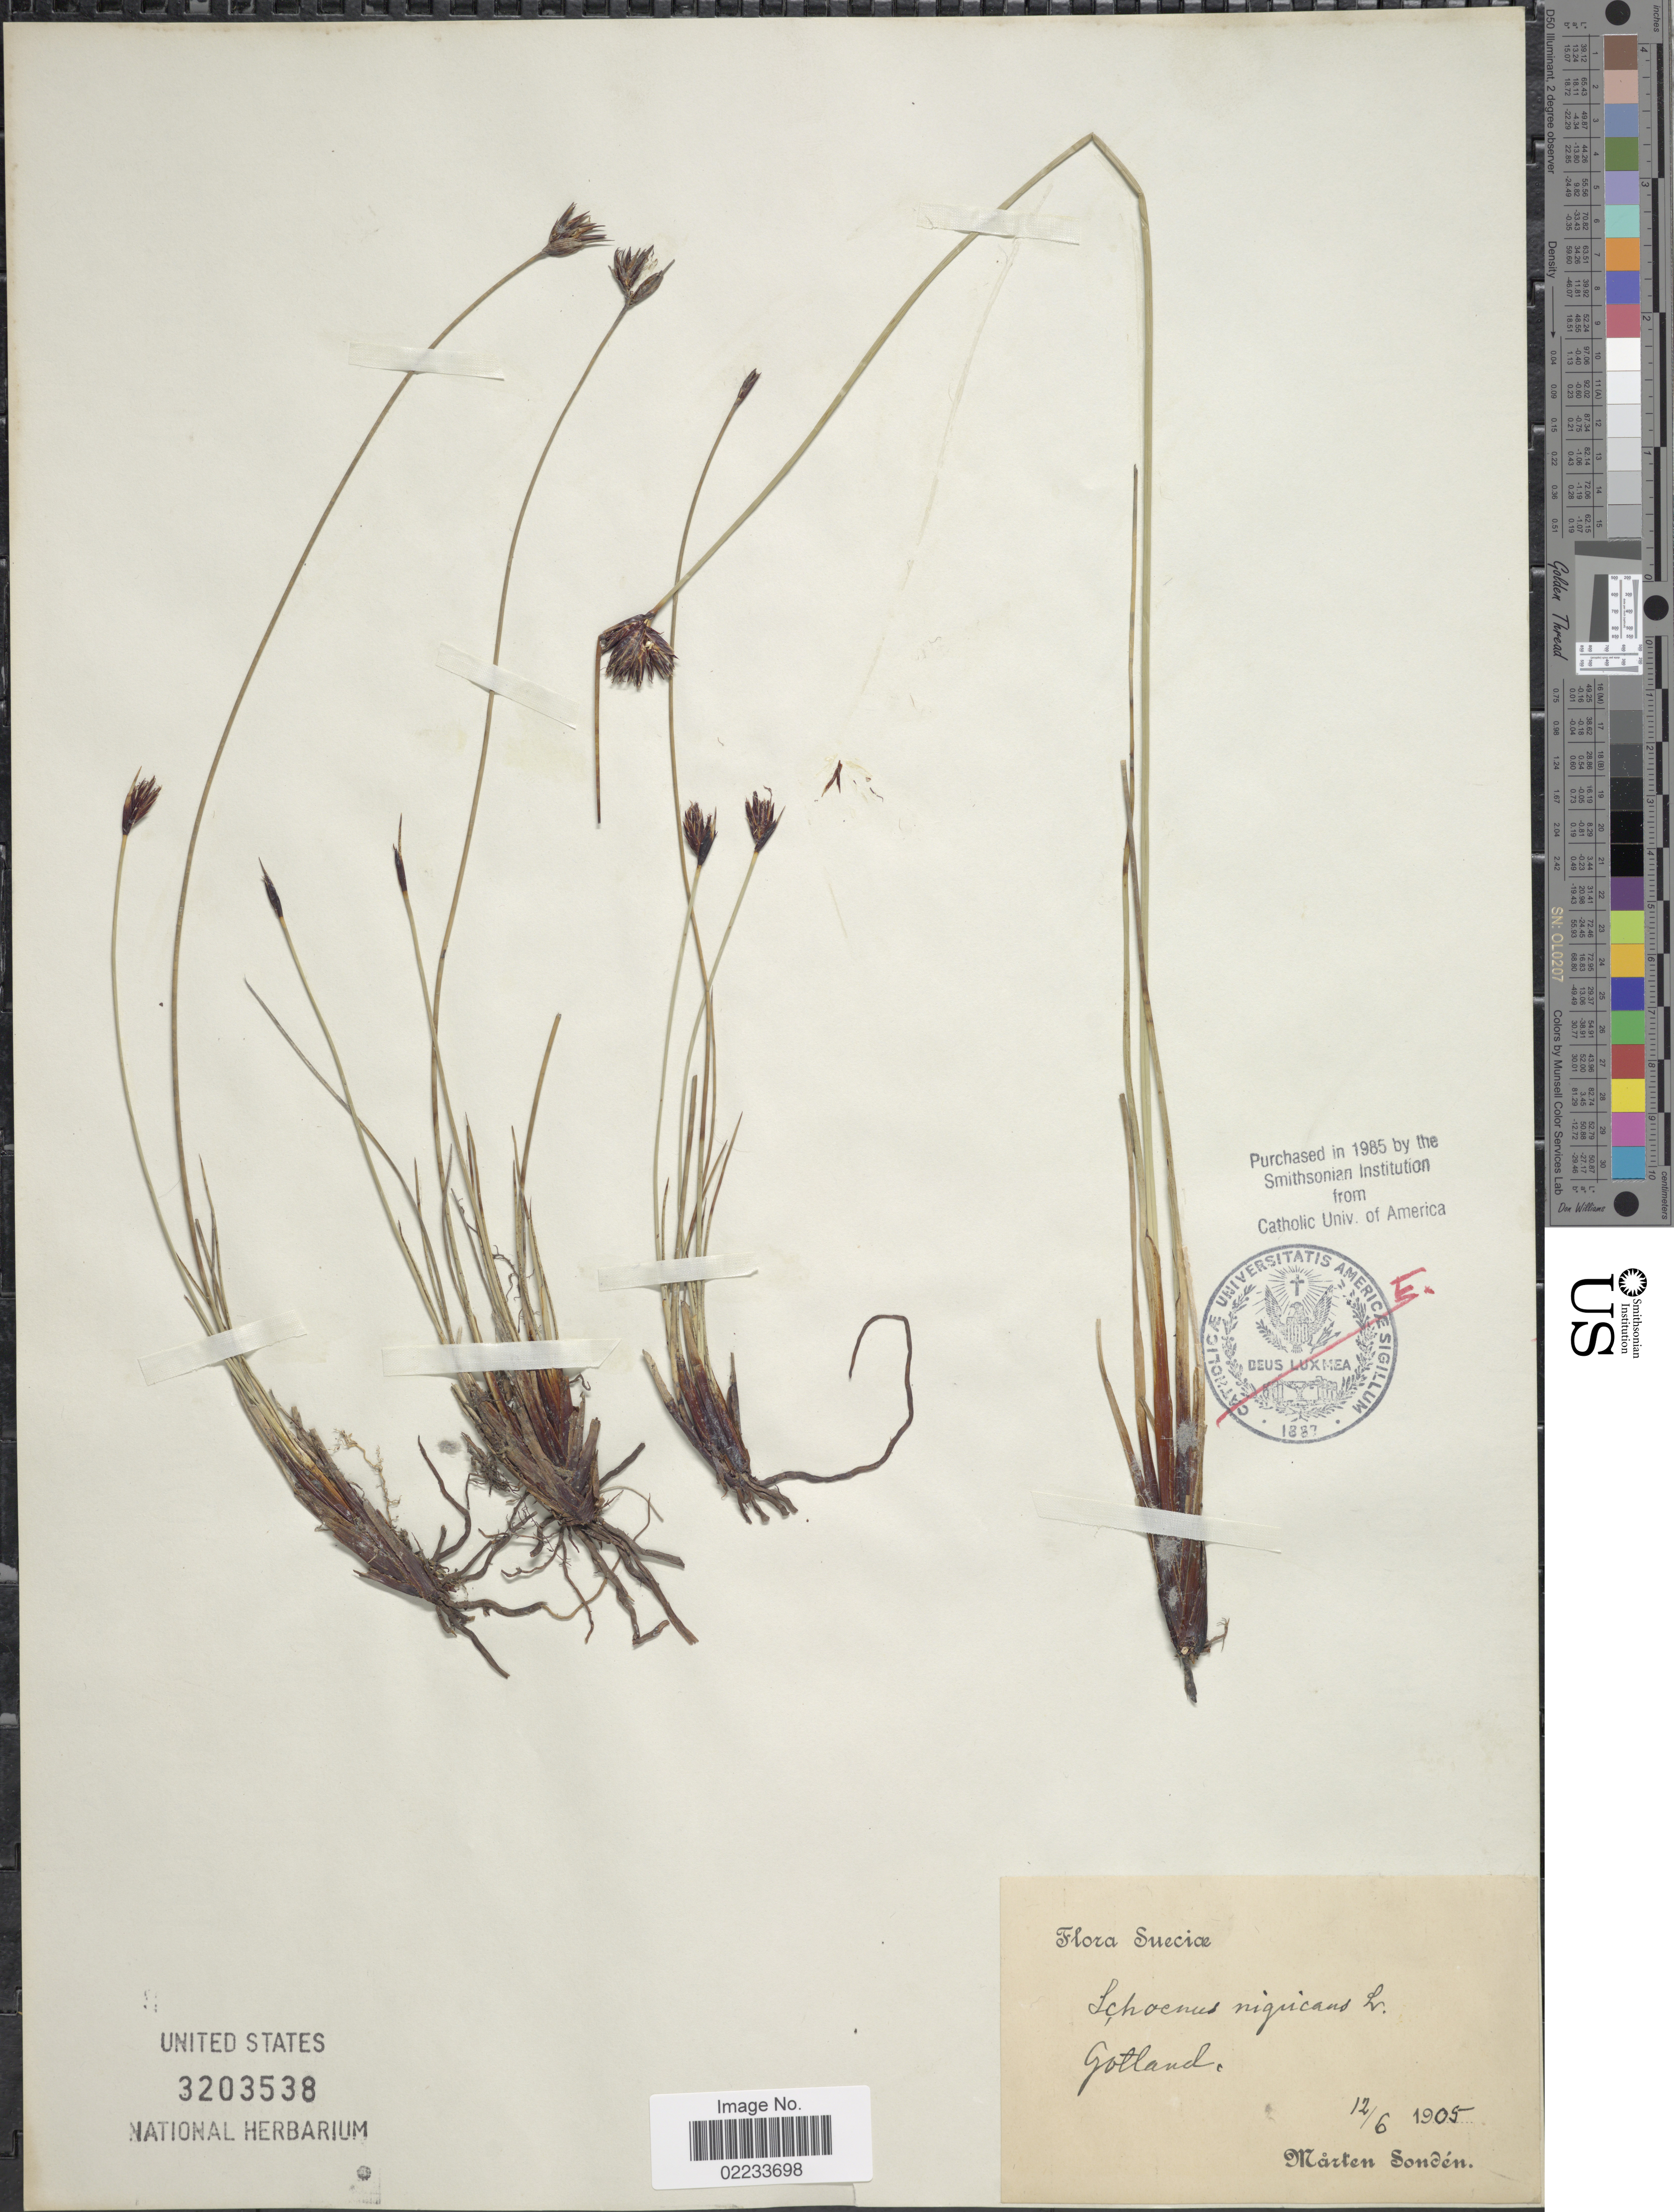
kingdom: Plantae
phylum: Tracheophyta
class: Liliopsida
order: Poales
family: Cyperaceae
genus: Schoenus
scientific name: Schoenus nigricans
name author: L.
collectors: M. Sondén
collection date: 1905-06-12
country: Sweden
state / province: Gotland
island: Gotland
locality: Gotland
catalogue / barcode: US 3203538